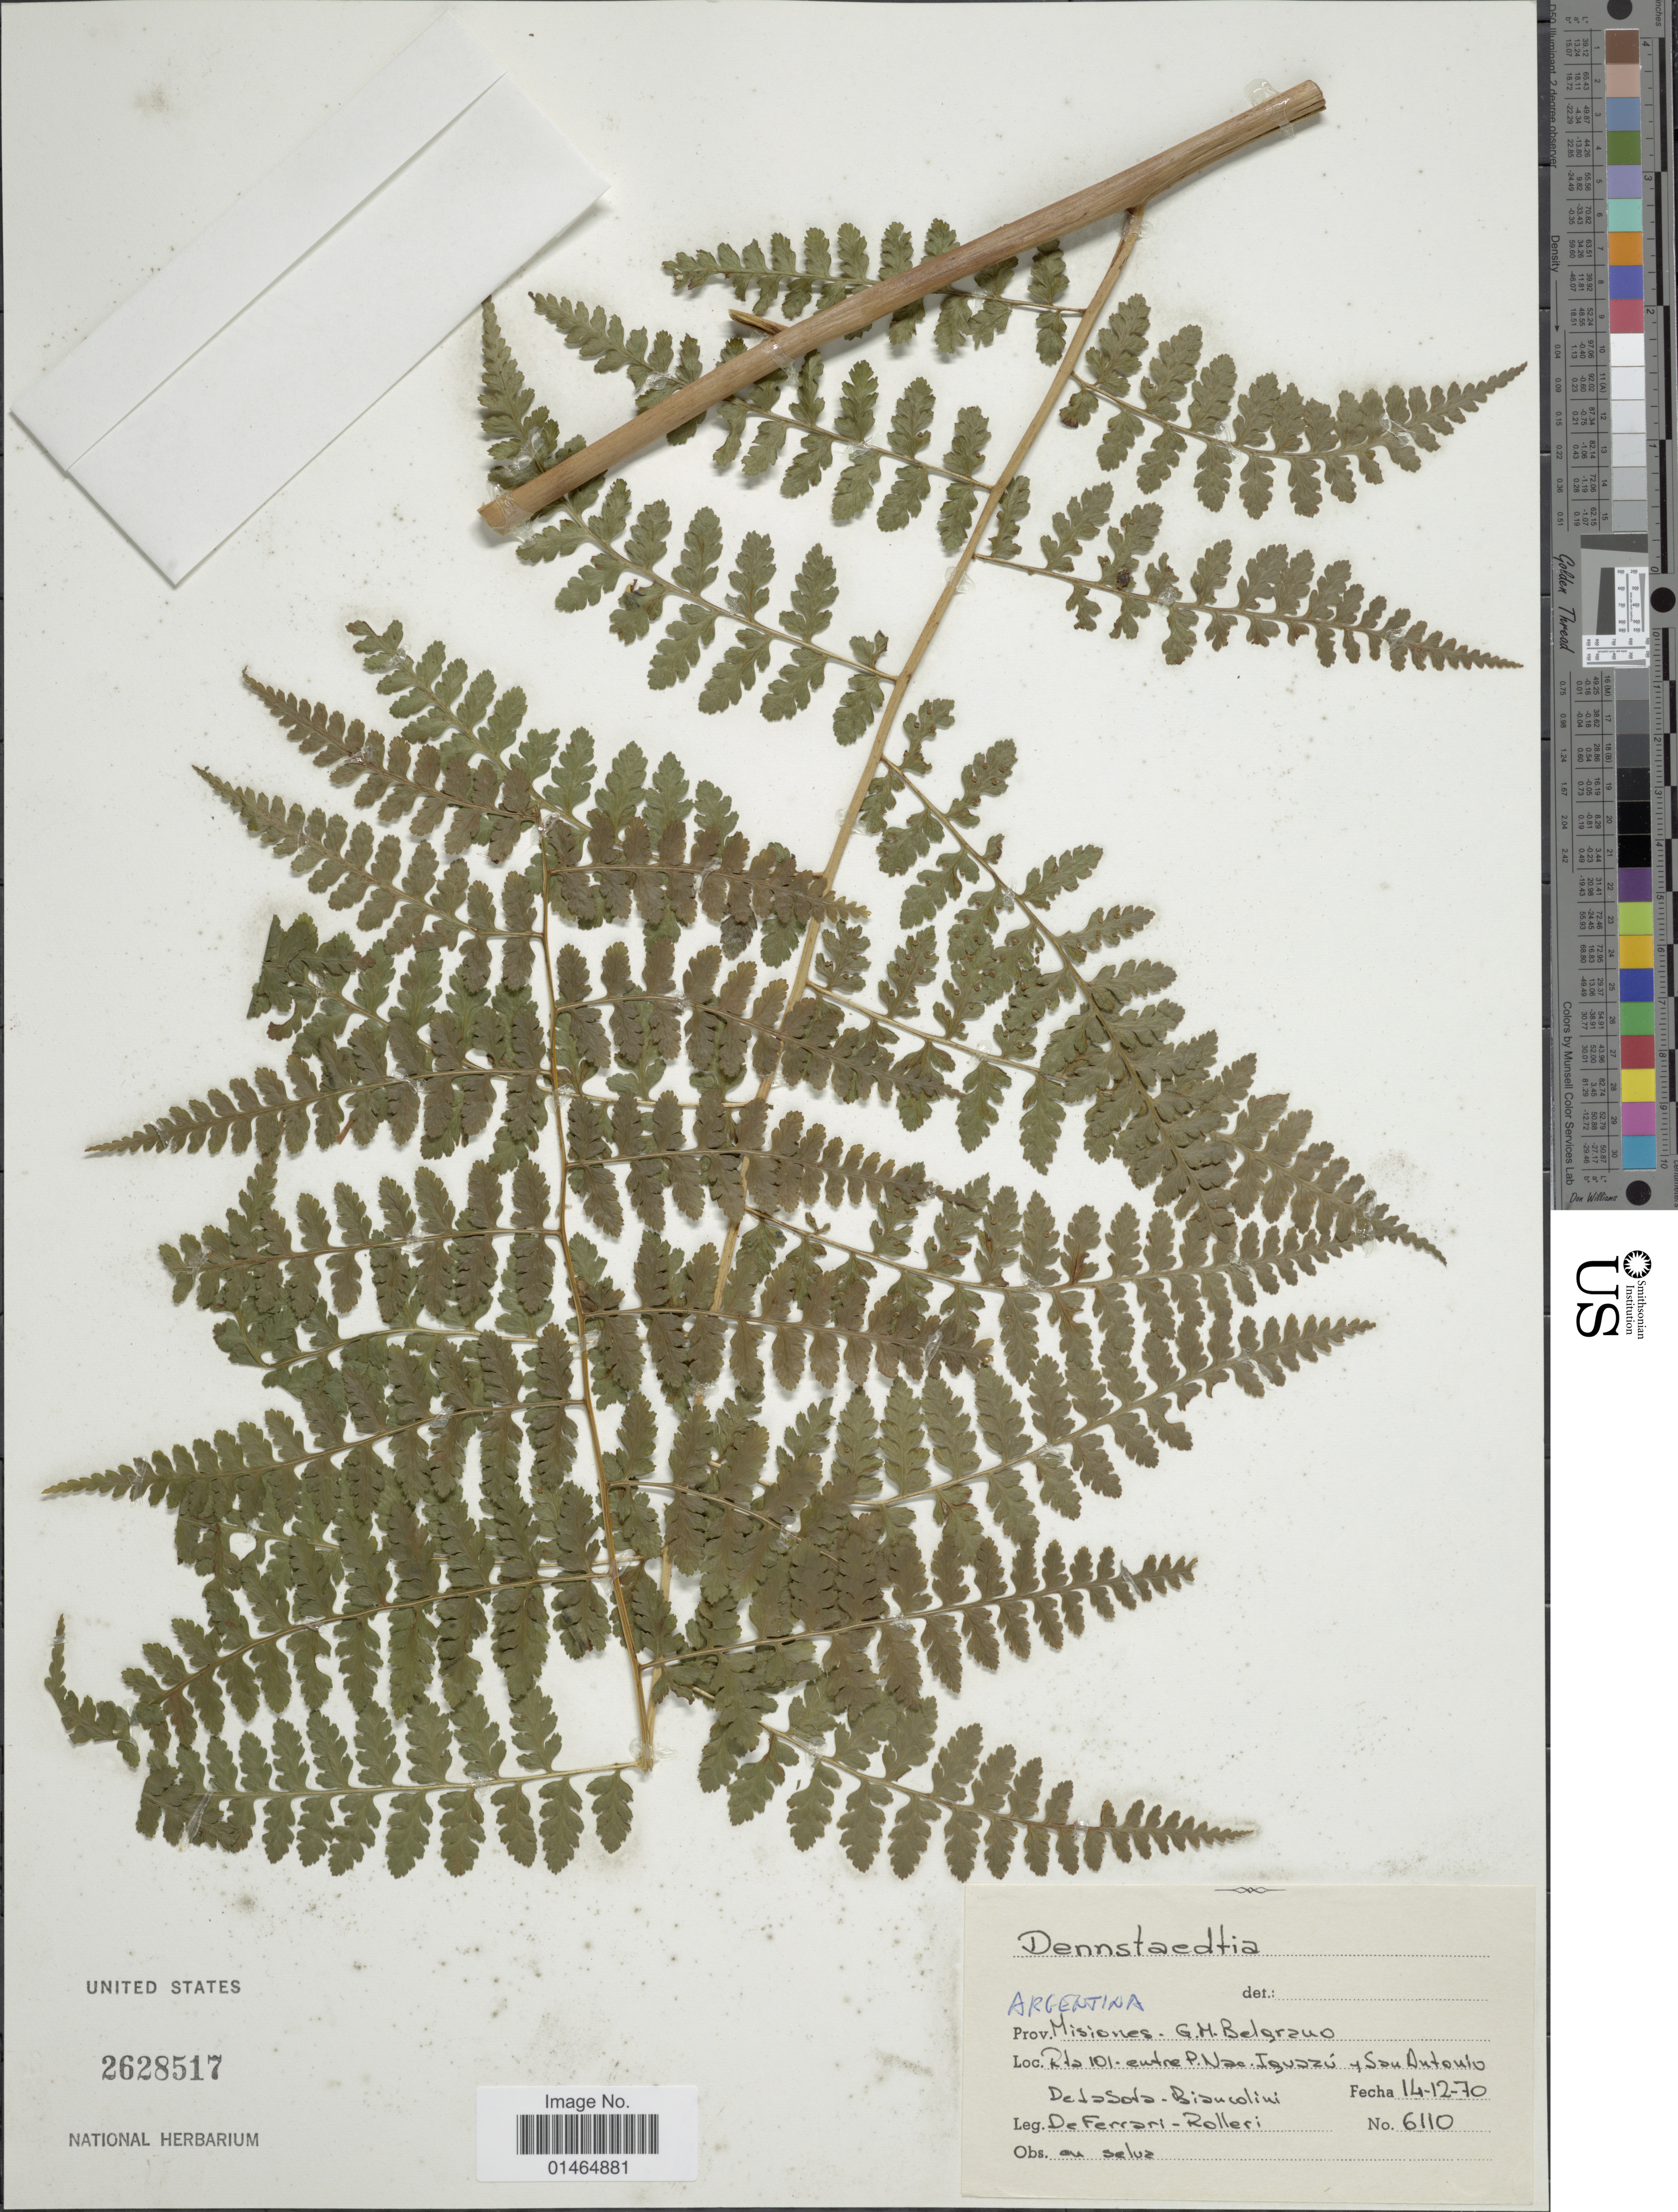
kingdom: Plantae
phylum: Tracheophyta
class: Polypodiopsida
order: Polypodiales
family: Dennstaedtiaceae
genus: Dennstaedtia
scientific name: Dennstaedtia globulifera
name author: (Poir.) Hieron.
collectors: de la Sota, B. Biancolini, DeFerrari-Rolleri & Rolleri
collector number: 6110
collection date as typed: Transcribed d/m/y: 14/12/70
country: Argentina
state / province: Misiones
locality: G.M. Belgrano, Rta 101 - entre P. Nac. Iguazu y San Antonio.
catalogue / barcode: US 2628517